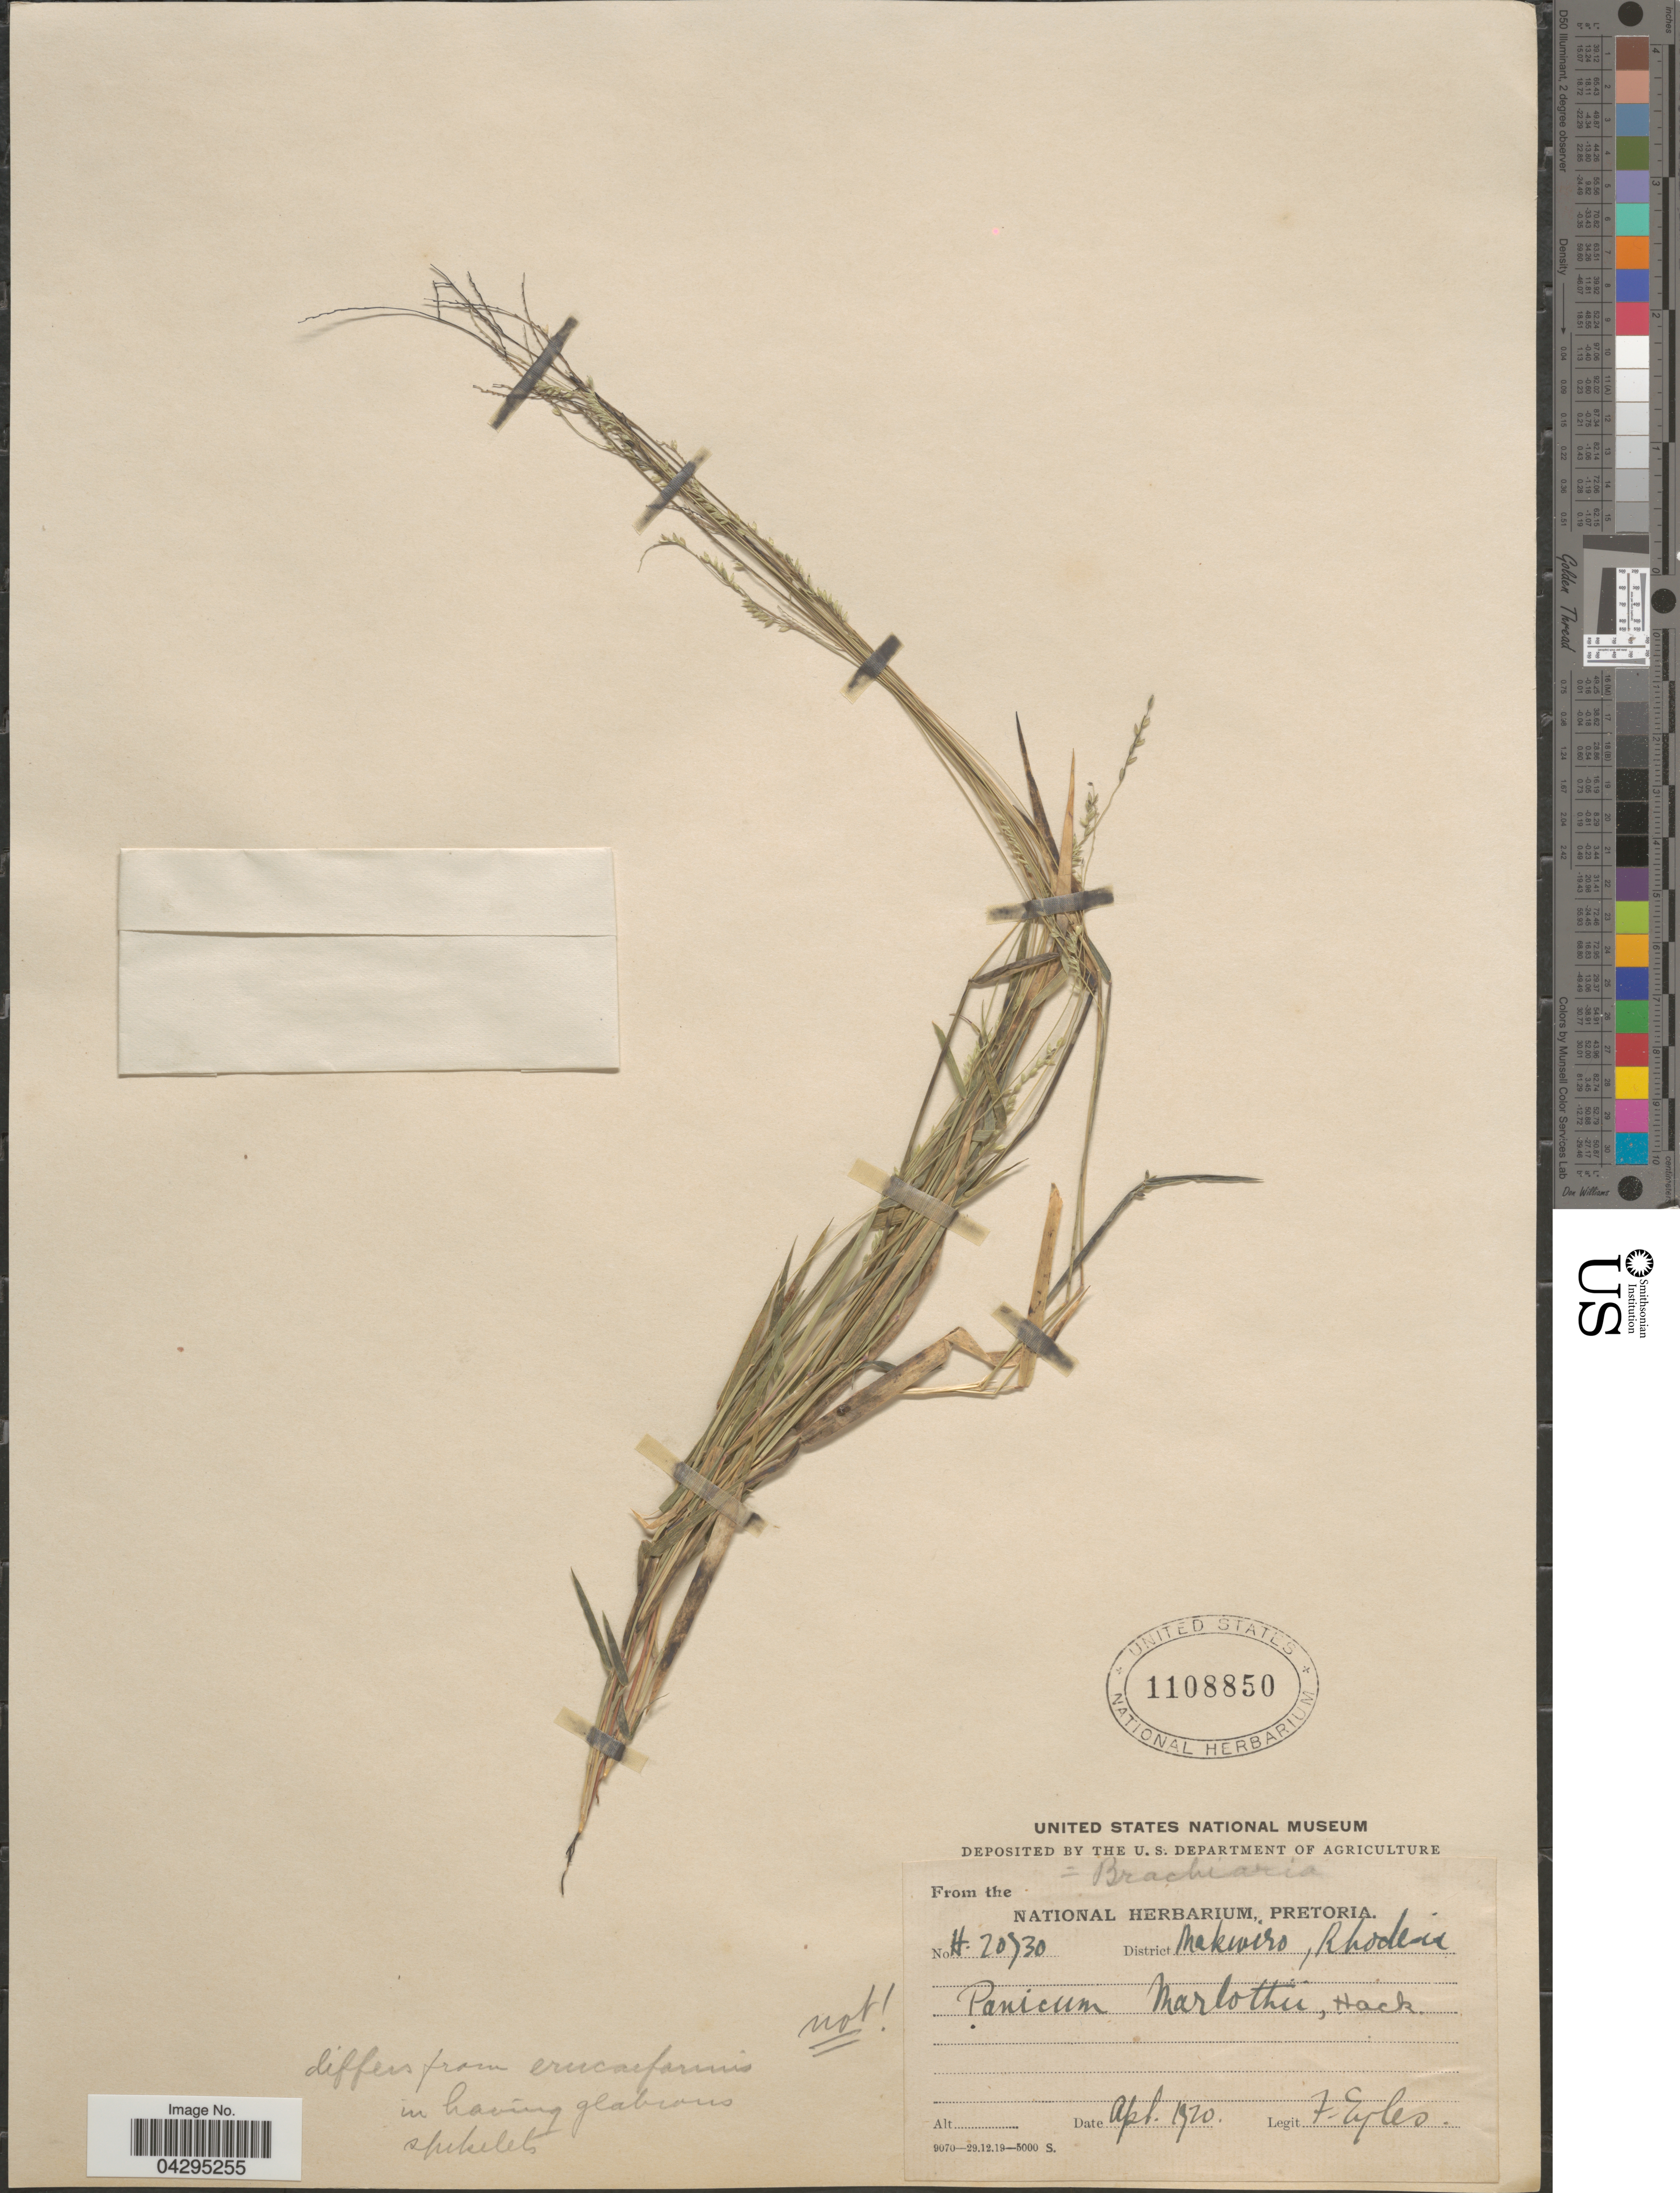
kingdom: Plantae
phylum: Tracheophyta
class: Liliopsida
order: Poales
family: Poaceae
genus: Urochloa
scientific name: Urochloa sp.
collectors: F. Eyles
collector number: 20730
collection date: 1920-04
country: Zimbabwe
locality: District Makwiro, Rhodesia.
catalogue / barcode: US 1108850